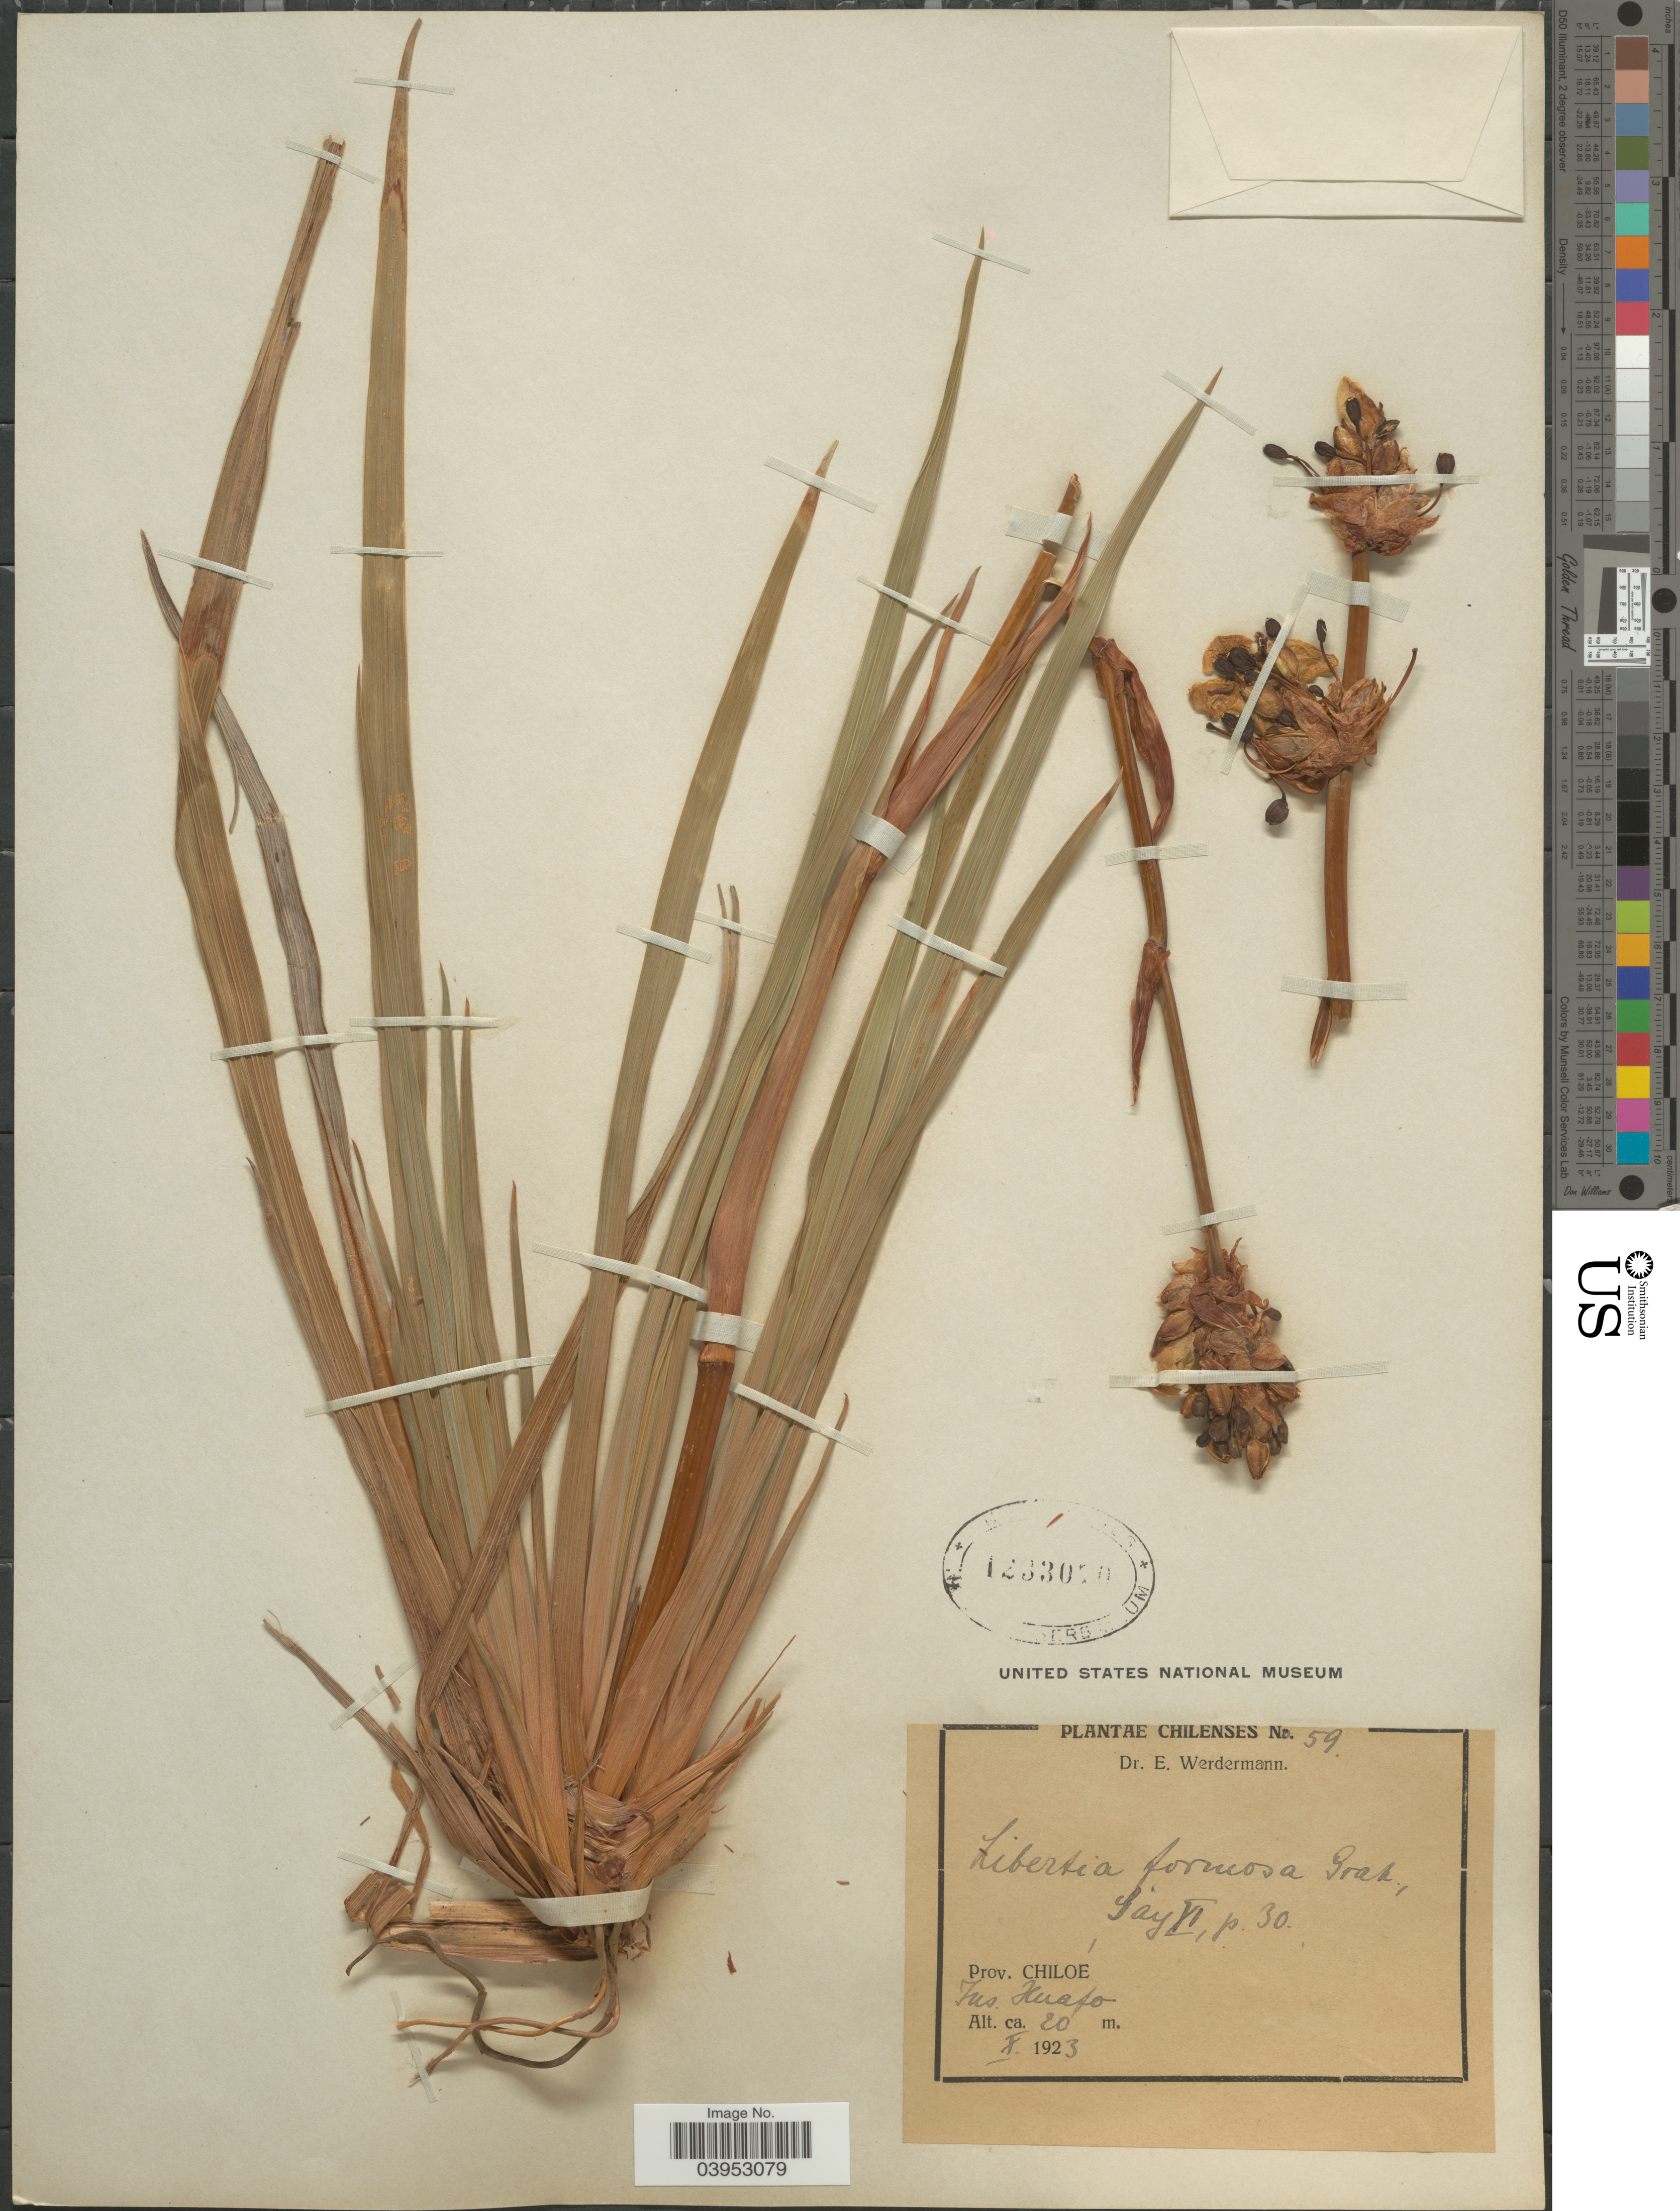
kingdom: Plantae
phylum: Tracheophyta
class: Liliopsida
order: Asparagales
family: Iridaceae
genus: Libertia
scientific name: Libertia chilensis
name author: (Molina) Gunckel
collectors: E. Werdermann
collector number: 59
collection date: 1923-10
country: Chile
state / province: Arica y Parinacota (XV)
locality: Prov. Chiloé. Tus. Huafo.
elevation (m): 20